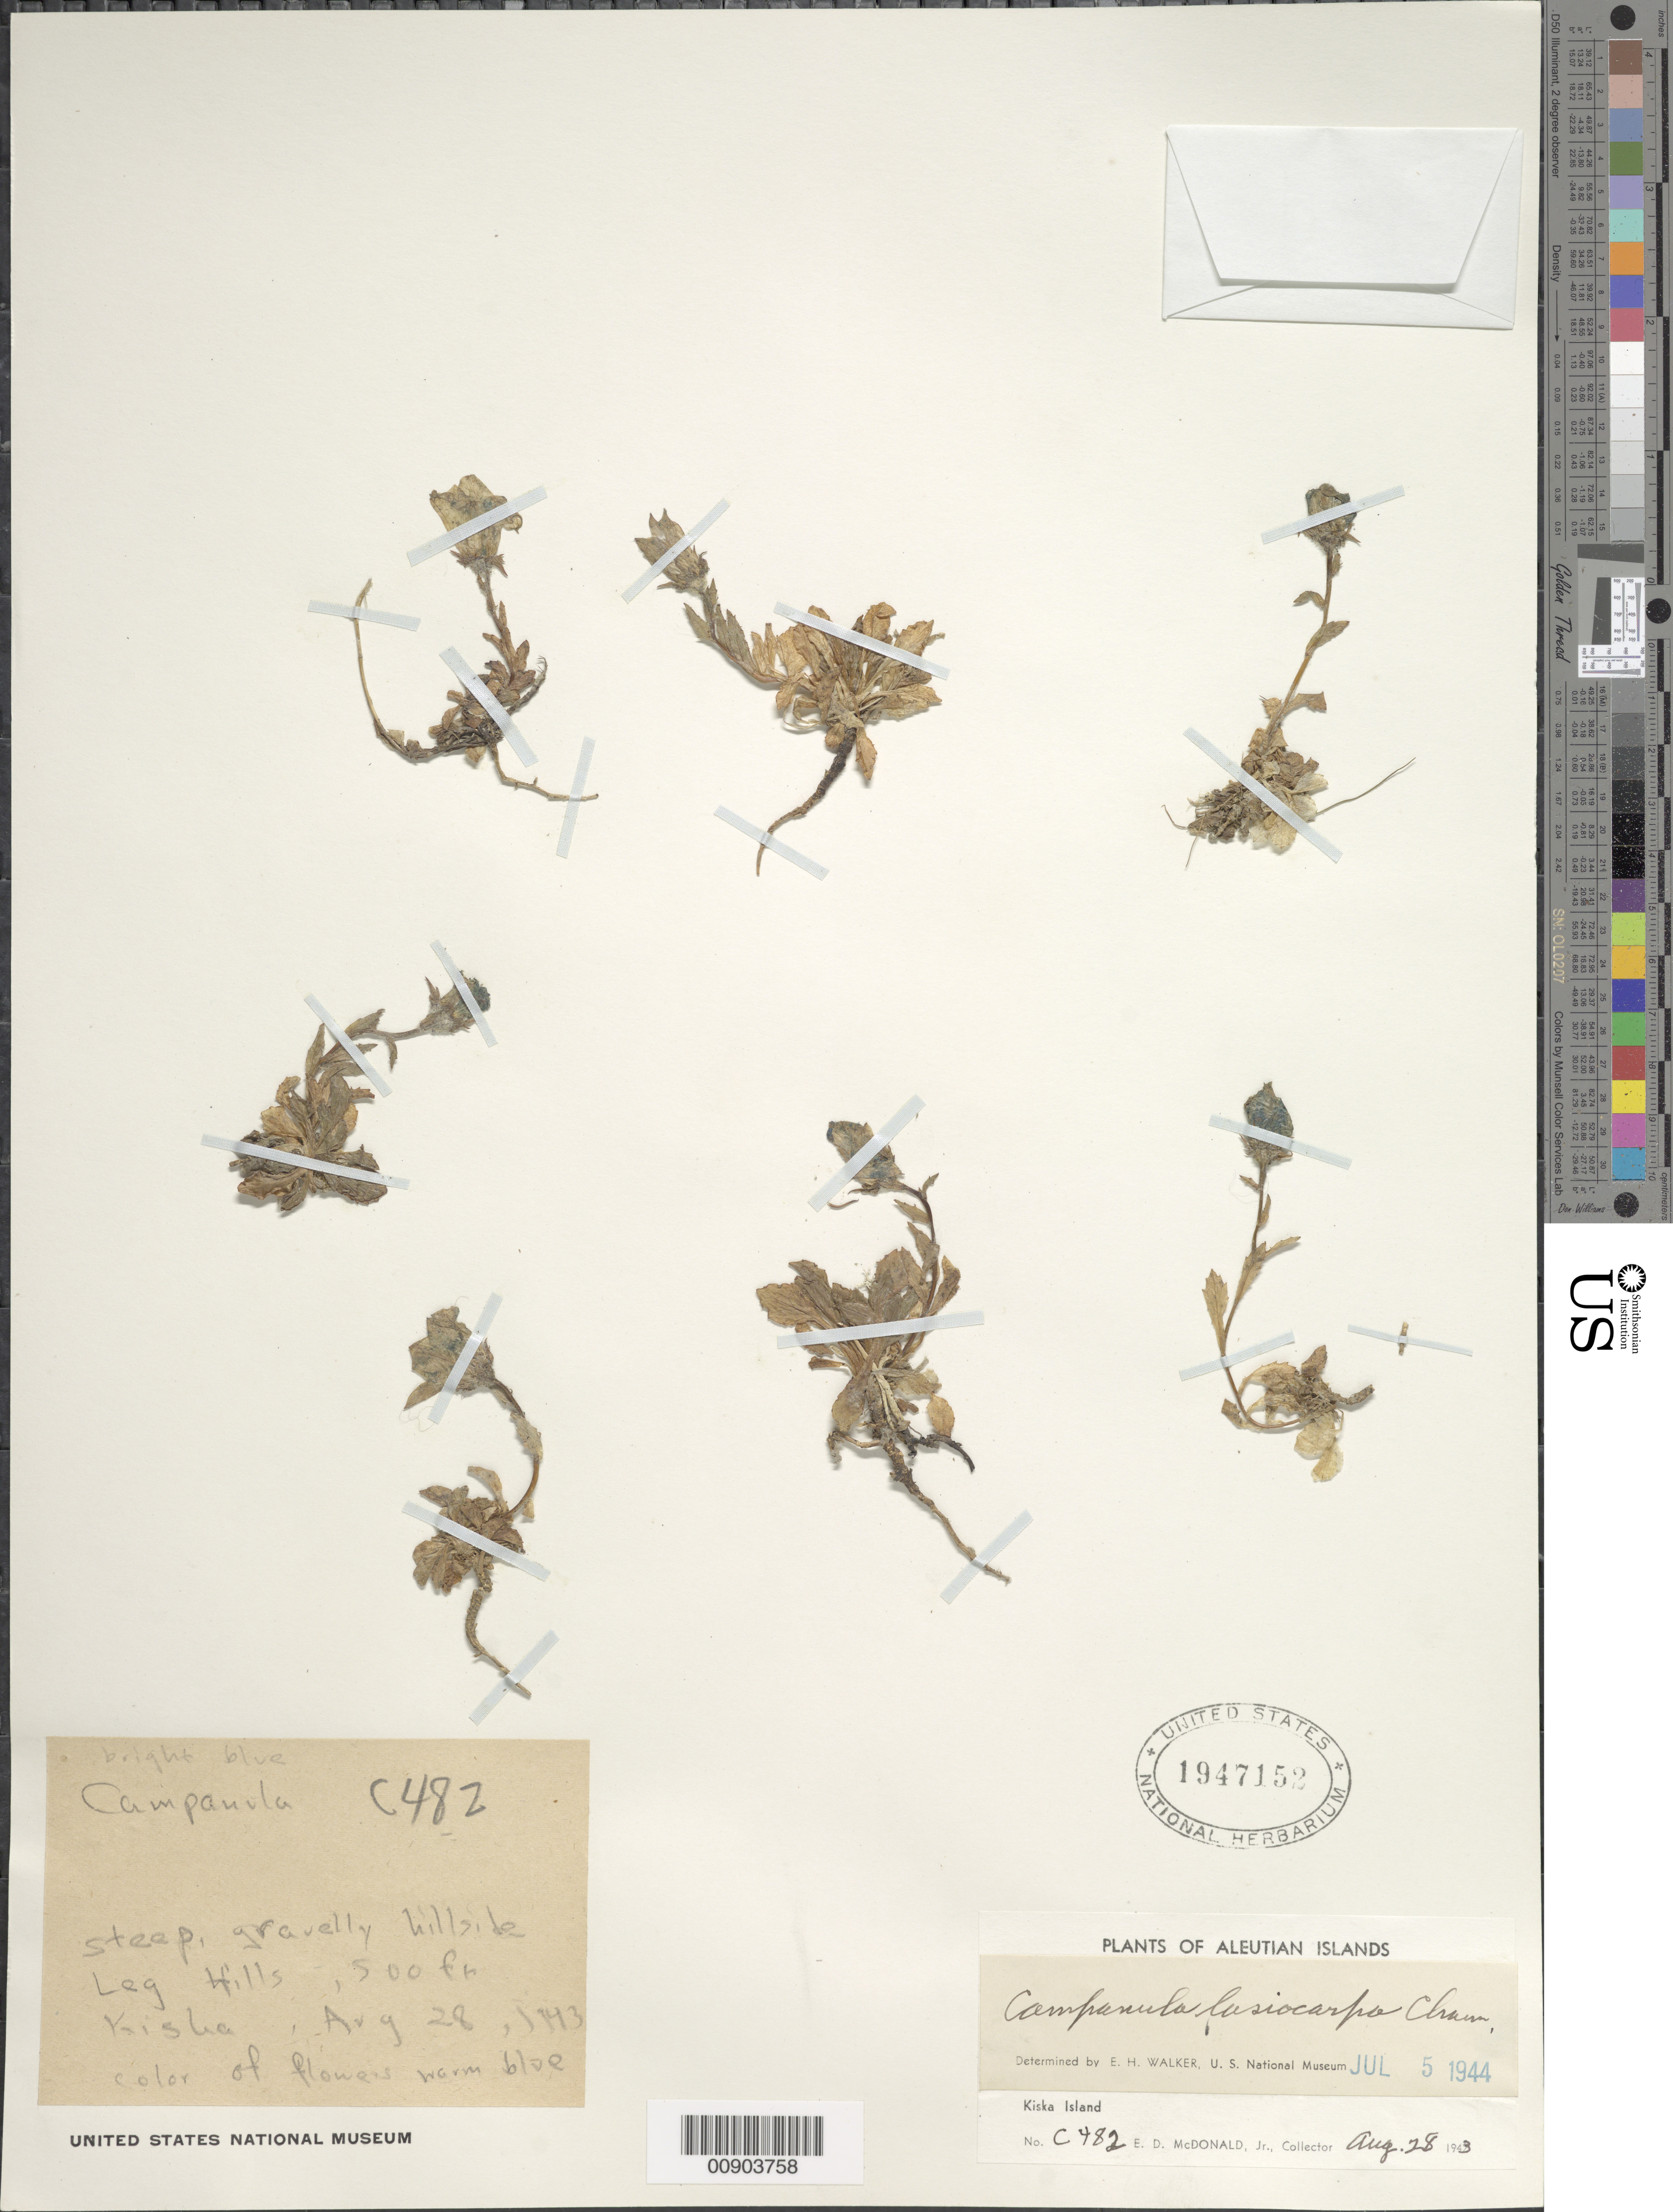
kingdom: Plantae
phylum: Tracheophyta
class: Magnoliopsida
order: Asterales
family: Campanulaceae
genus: Campanula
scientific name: Campanula lasiocarpa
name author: Cham.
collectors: E. D. McDonald Jr.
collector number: C482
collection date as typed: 28 Aug 1943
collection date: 1943-08-28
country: United States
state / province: Alaska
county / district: Aleutians West Census Area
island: Kiska Island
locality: Kiska island, Leg Hills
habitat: steep, gravelly hillsides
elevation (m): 152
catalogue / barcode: US 1947152